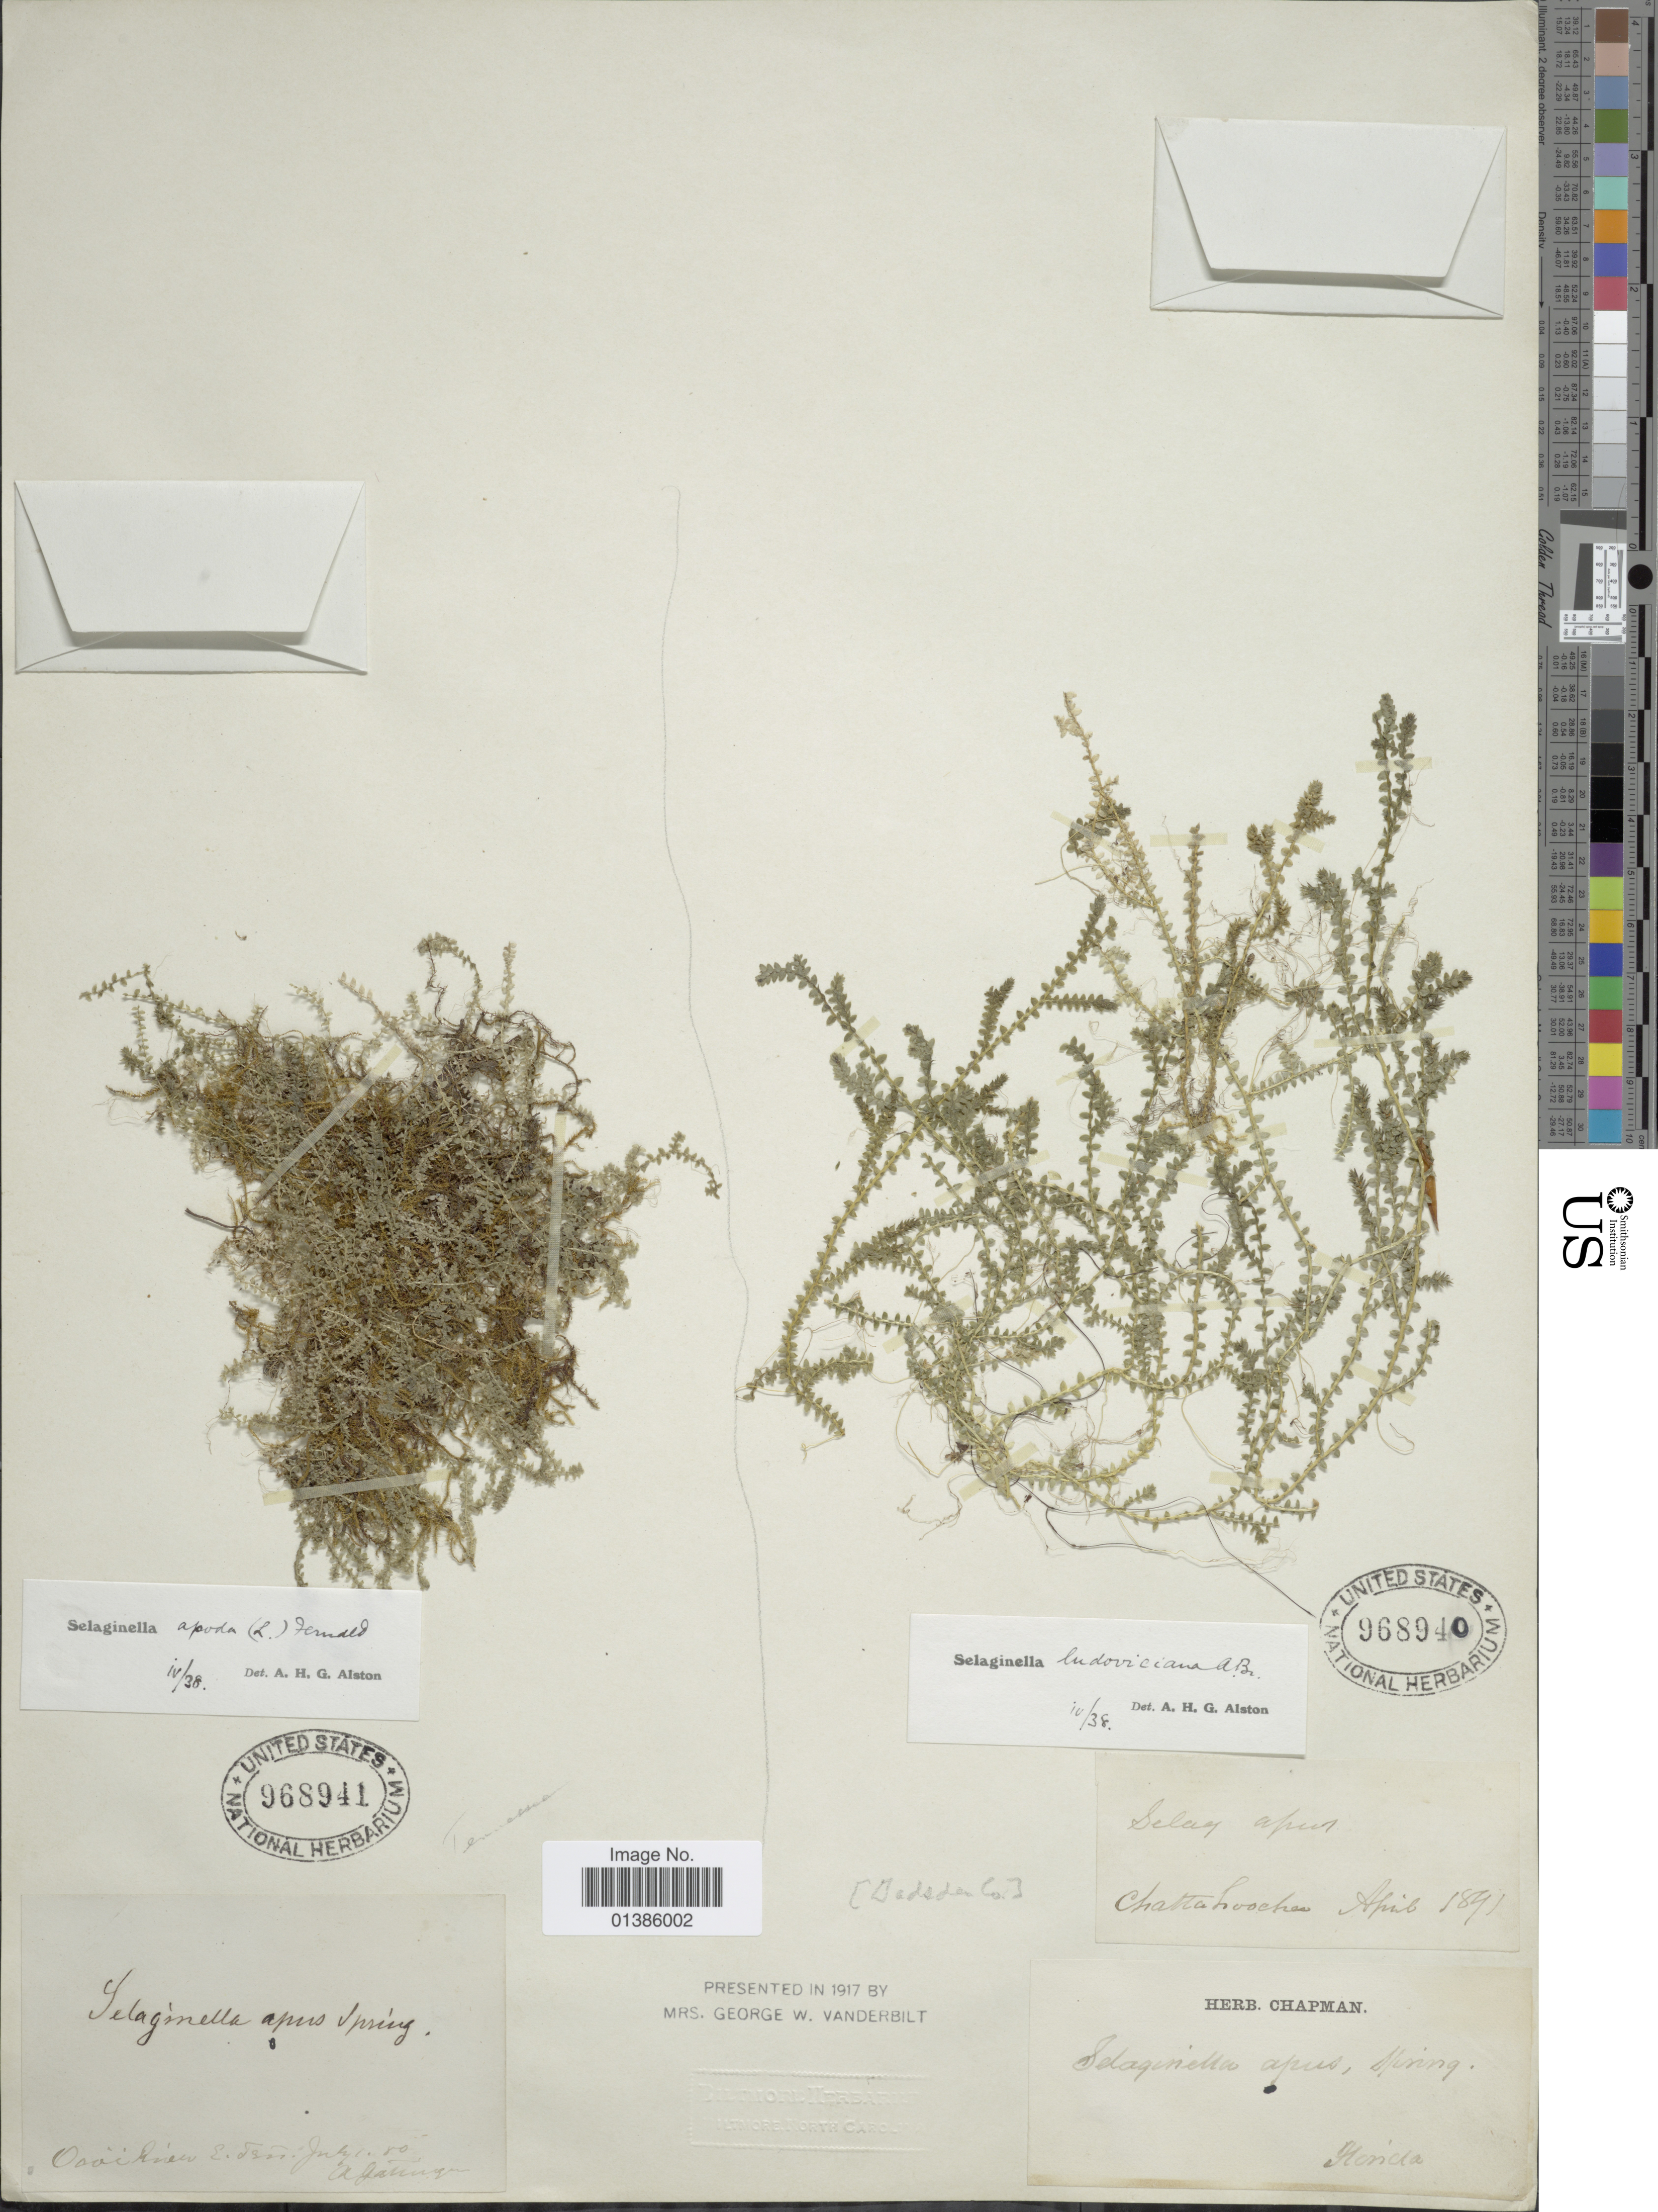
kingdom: Plantae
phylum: Tracheophyta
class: Lycopodiopsida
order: Selaginellales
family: Selaginellaceae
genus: Selaginella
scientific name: Selaginella ludoviciana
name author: A. Braun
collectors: ex herb. Chapman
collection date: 1891-04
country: United States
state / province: Florida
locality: Caloosahatchee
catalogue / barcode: US 968940